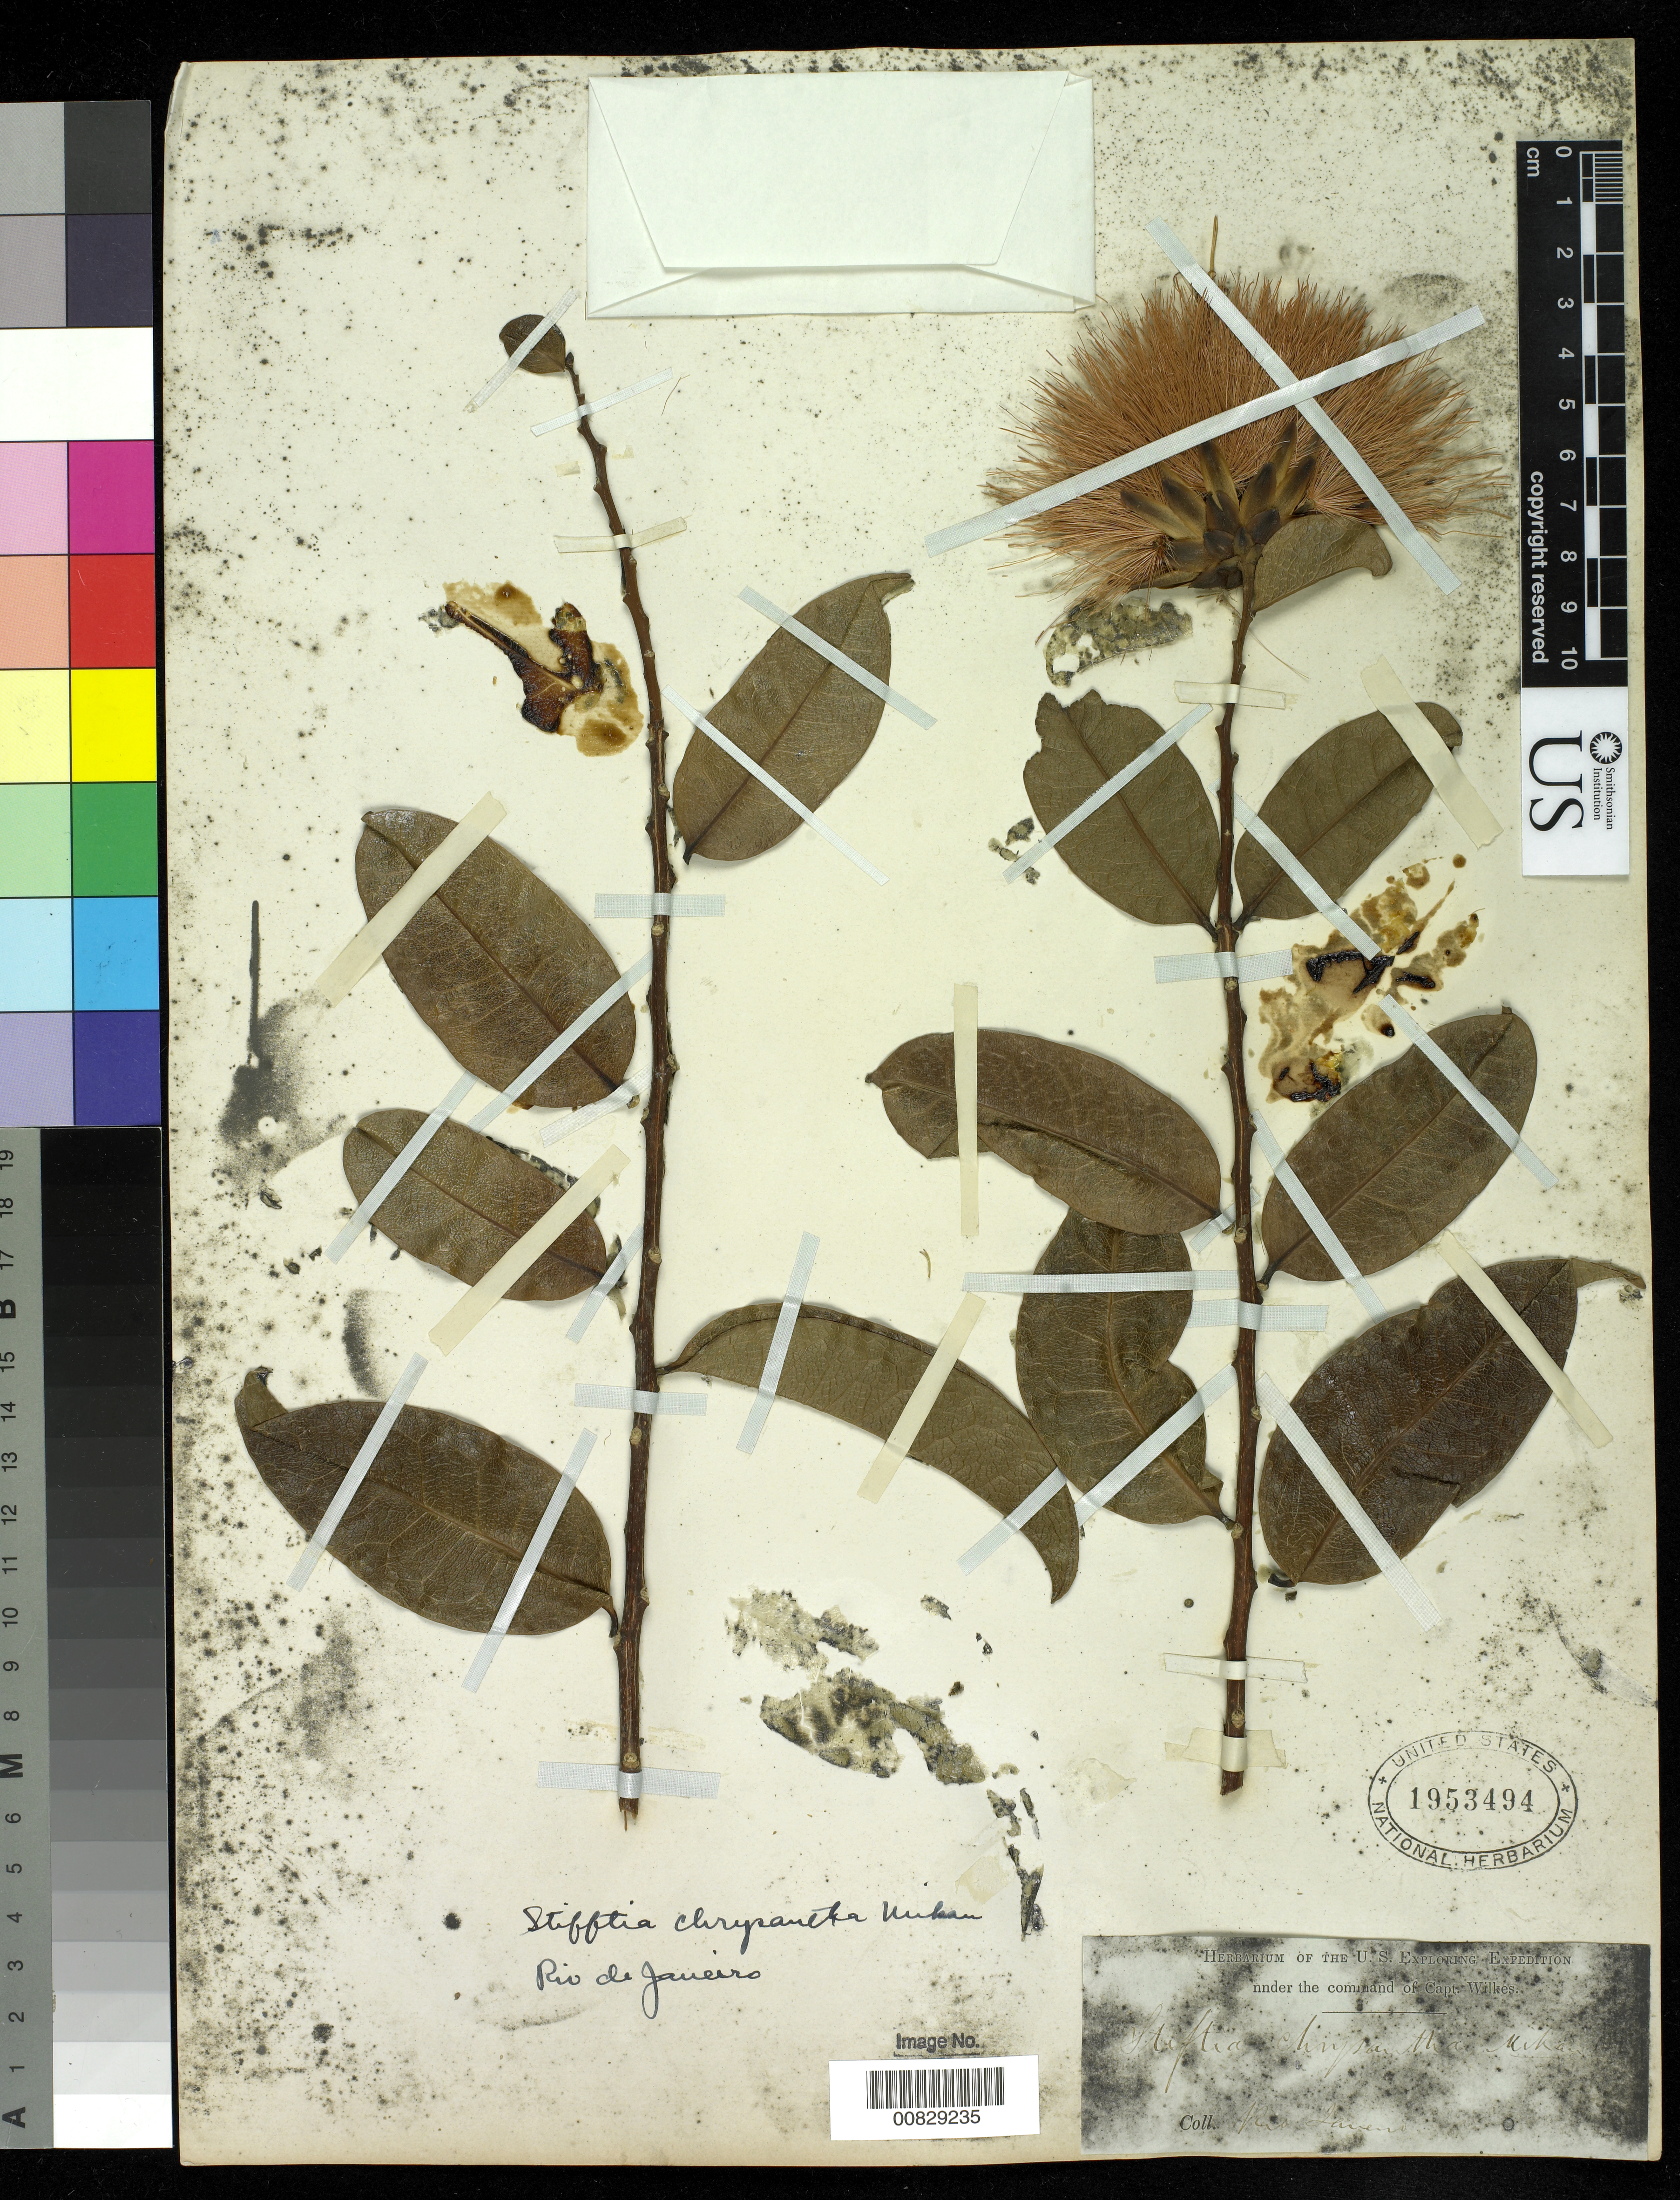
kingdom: Plantae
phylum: Tracheophyta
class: Magnoliopsida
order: Asterales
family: Asteraceae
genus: Stifftia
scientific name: Stifftia chrysantha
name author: J.C. Mikan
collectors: Wilkes Explor. Exped.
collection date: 1838/1842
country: Brazil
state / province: Rio de Janeiro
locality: Rio Janeiro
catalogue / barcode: US 1953494